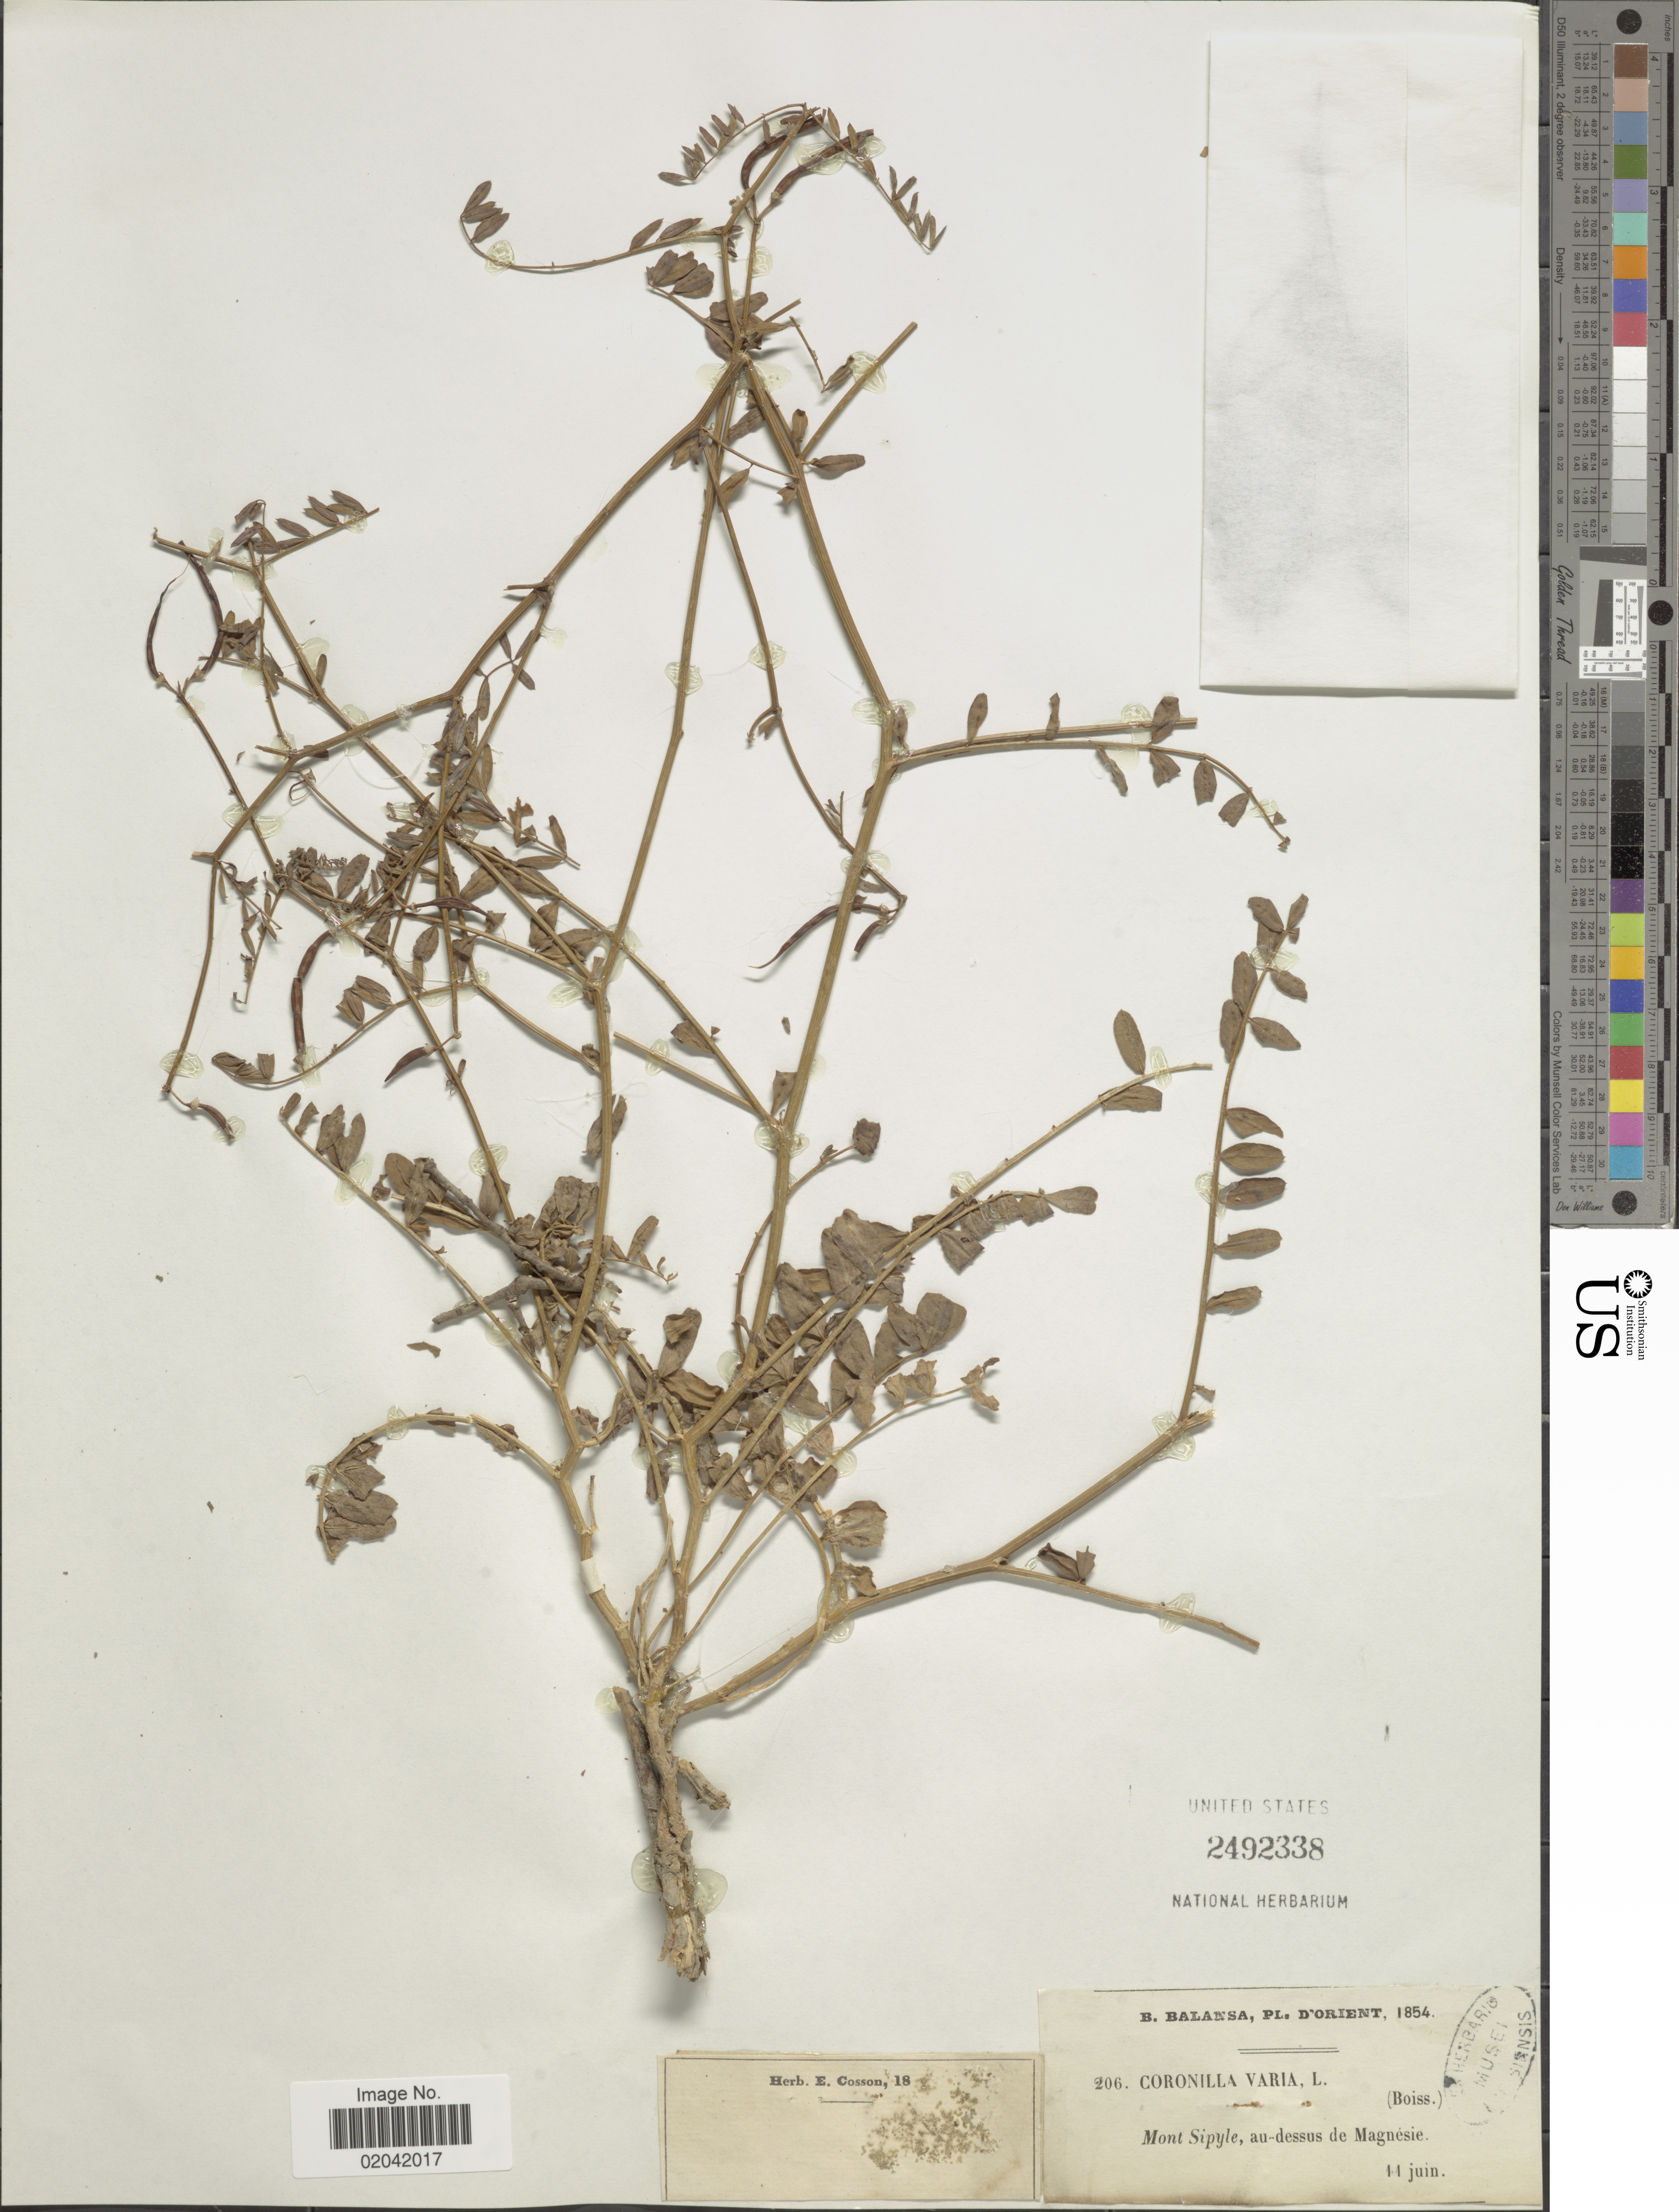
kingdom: Plantae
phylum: Tracheophyta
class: Magnoliopsida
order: Fabales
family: Fabaceae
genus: Coronilla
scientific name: Coronilla varia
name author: L.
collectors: B. Balansa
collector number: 206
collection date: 1854-06-11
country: Turkey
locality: D'Orient, Mont Sipyle, au-dessus de Magnésie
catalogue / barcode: US 2492338